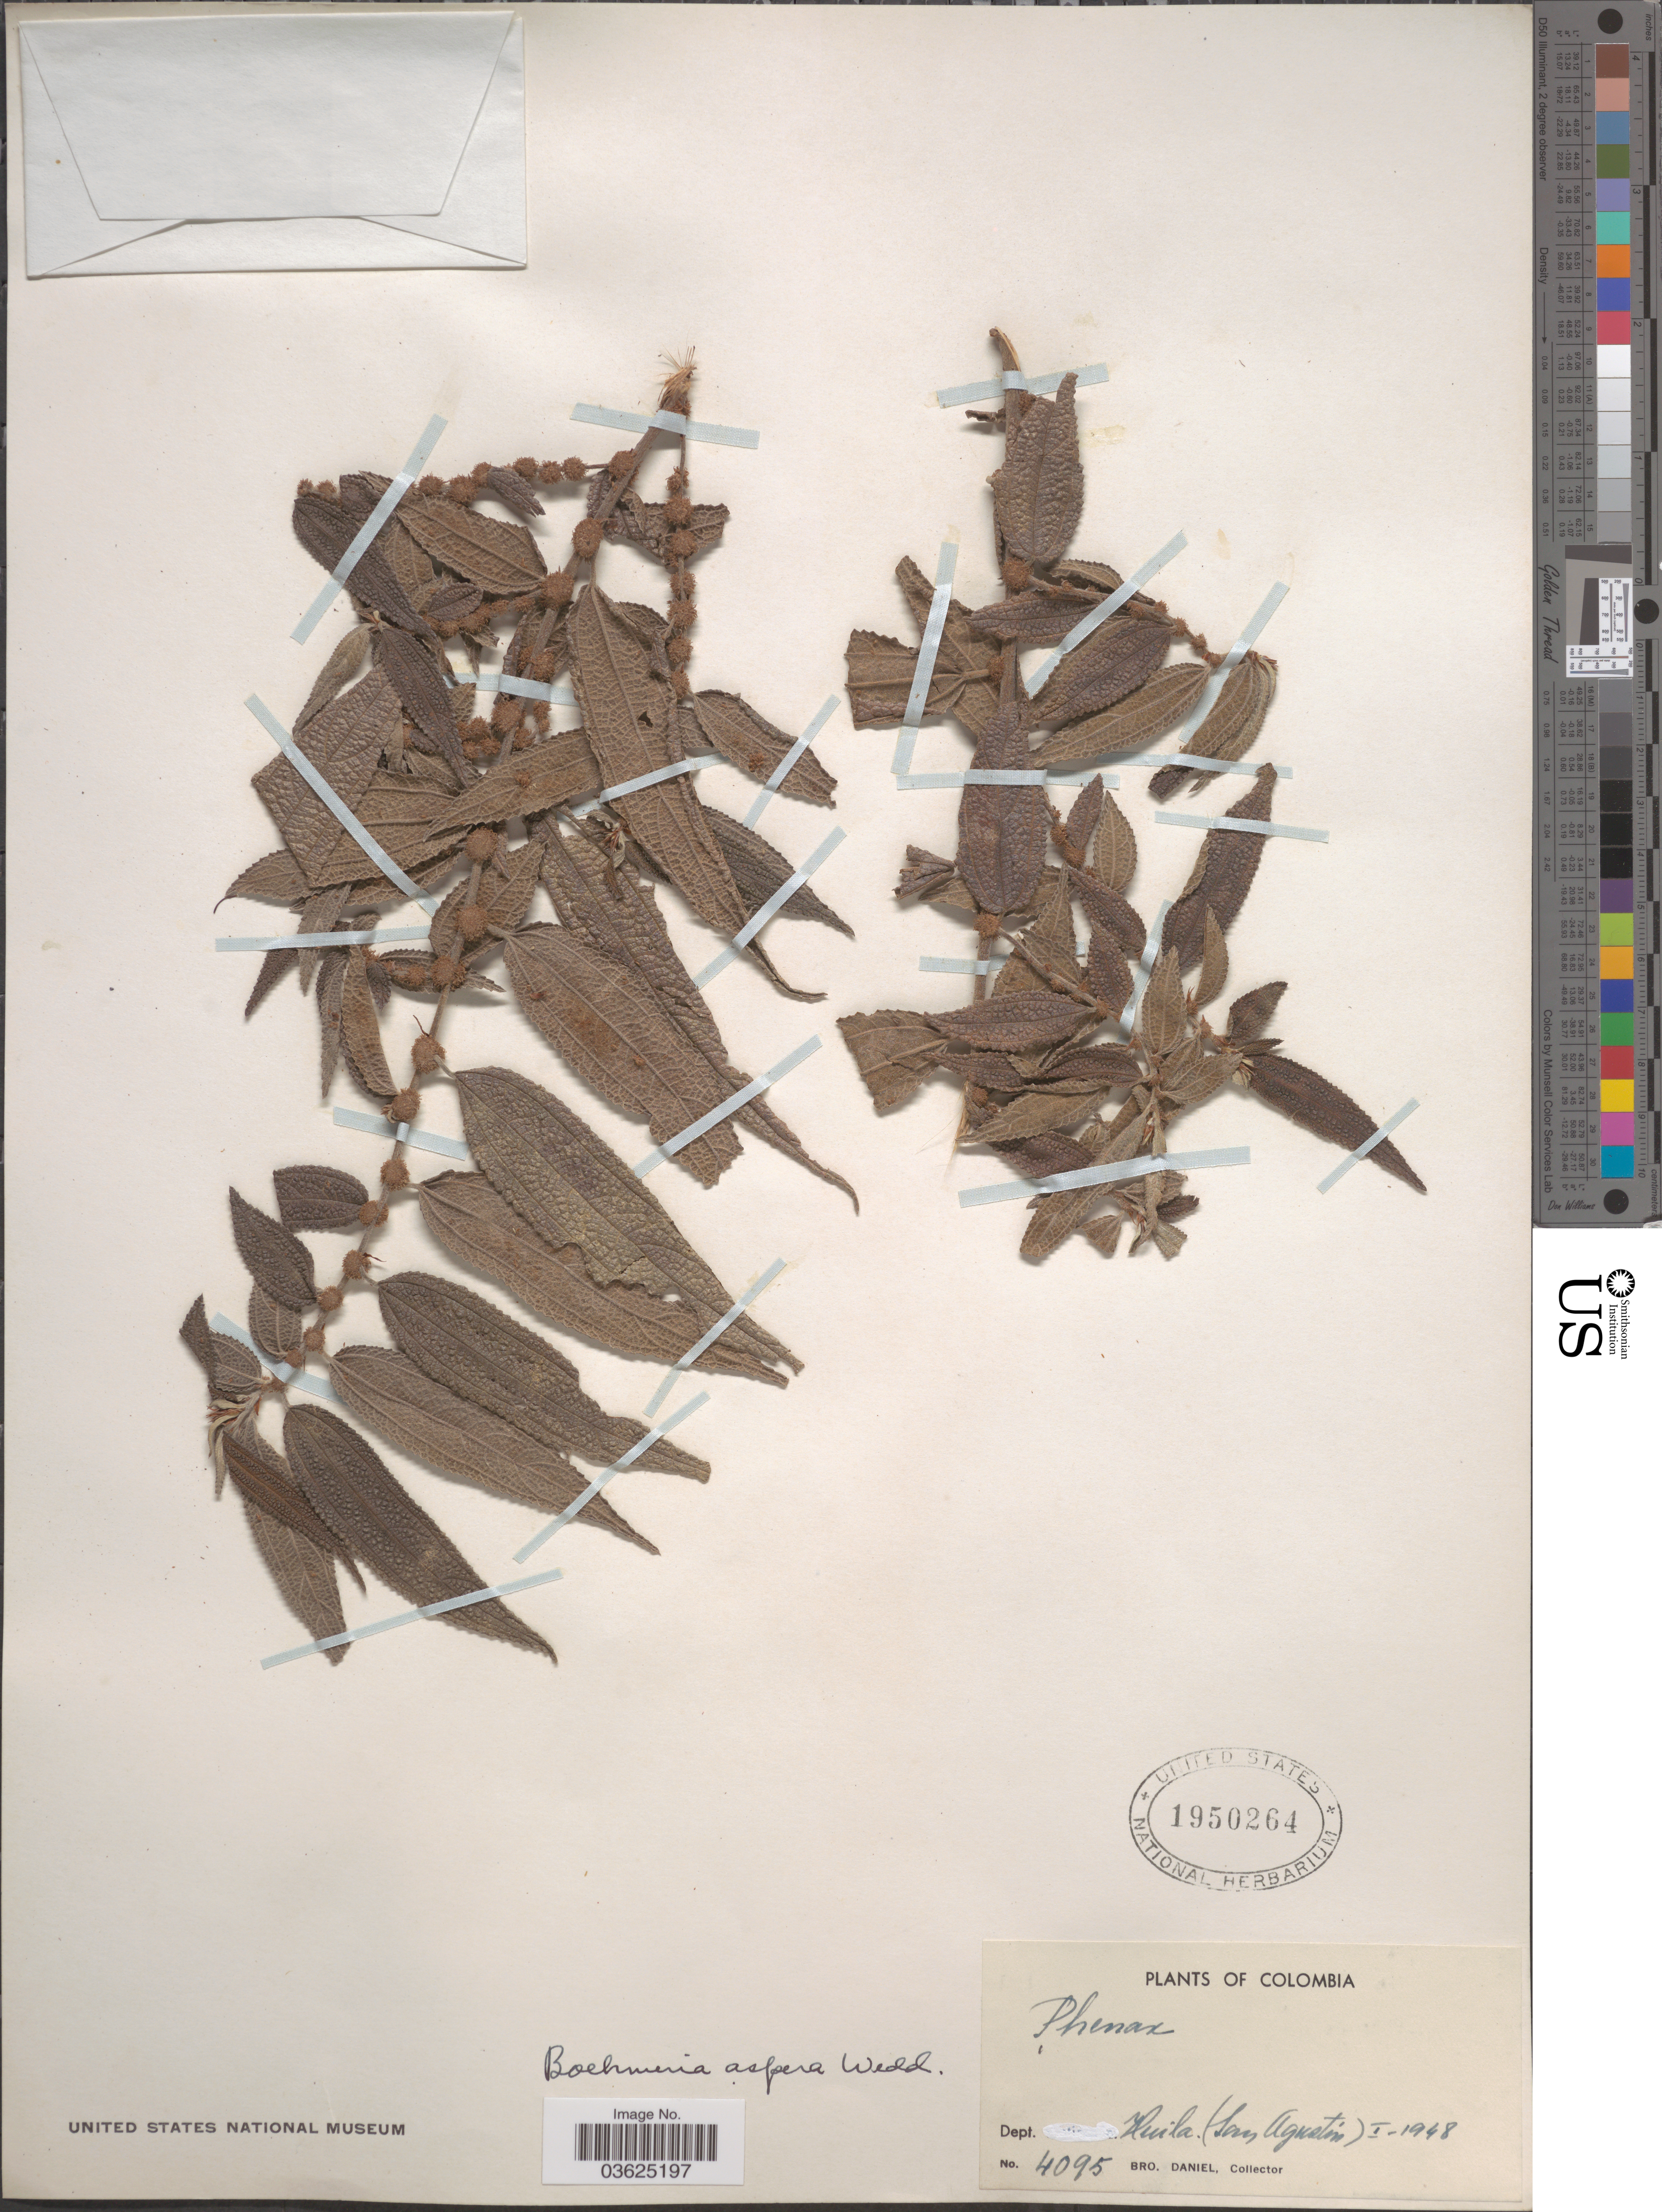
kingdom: Plantae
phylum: Tracheophyta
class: Magnoliopsida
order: Rosales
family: Urticaceae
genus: Boehmeria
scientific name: Boehmeria aspera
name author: Wedd.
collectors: Bro. Daniel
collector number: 4095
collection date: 1948-01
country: Colombia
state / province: Huila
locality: Dept. huila. (San Agustín).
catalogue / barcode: US 1950264